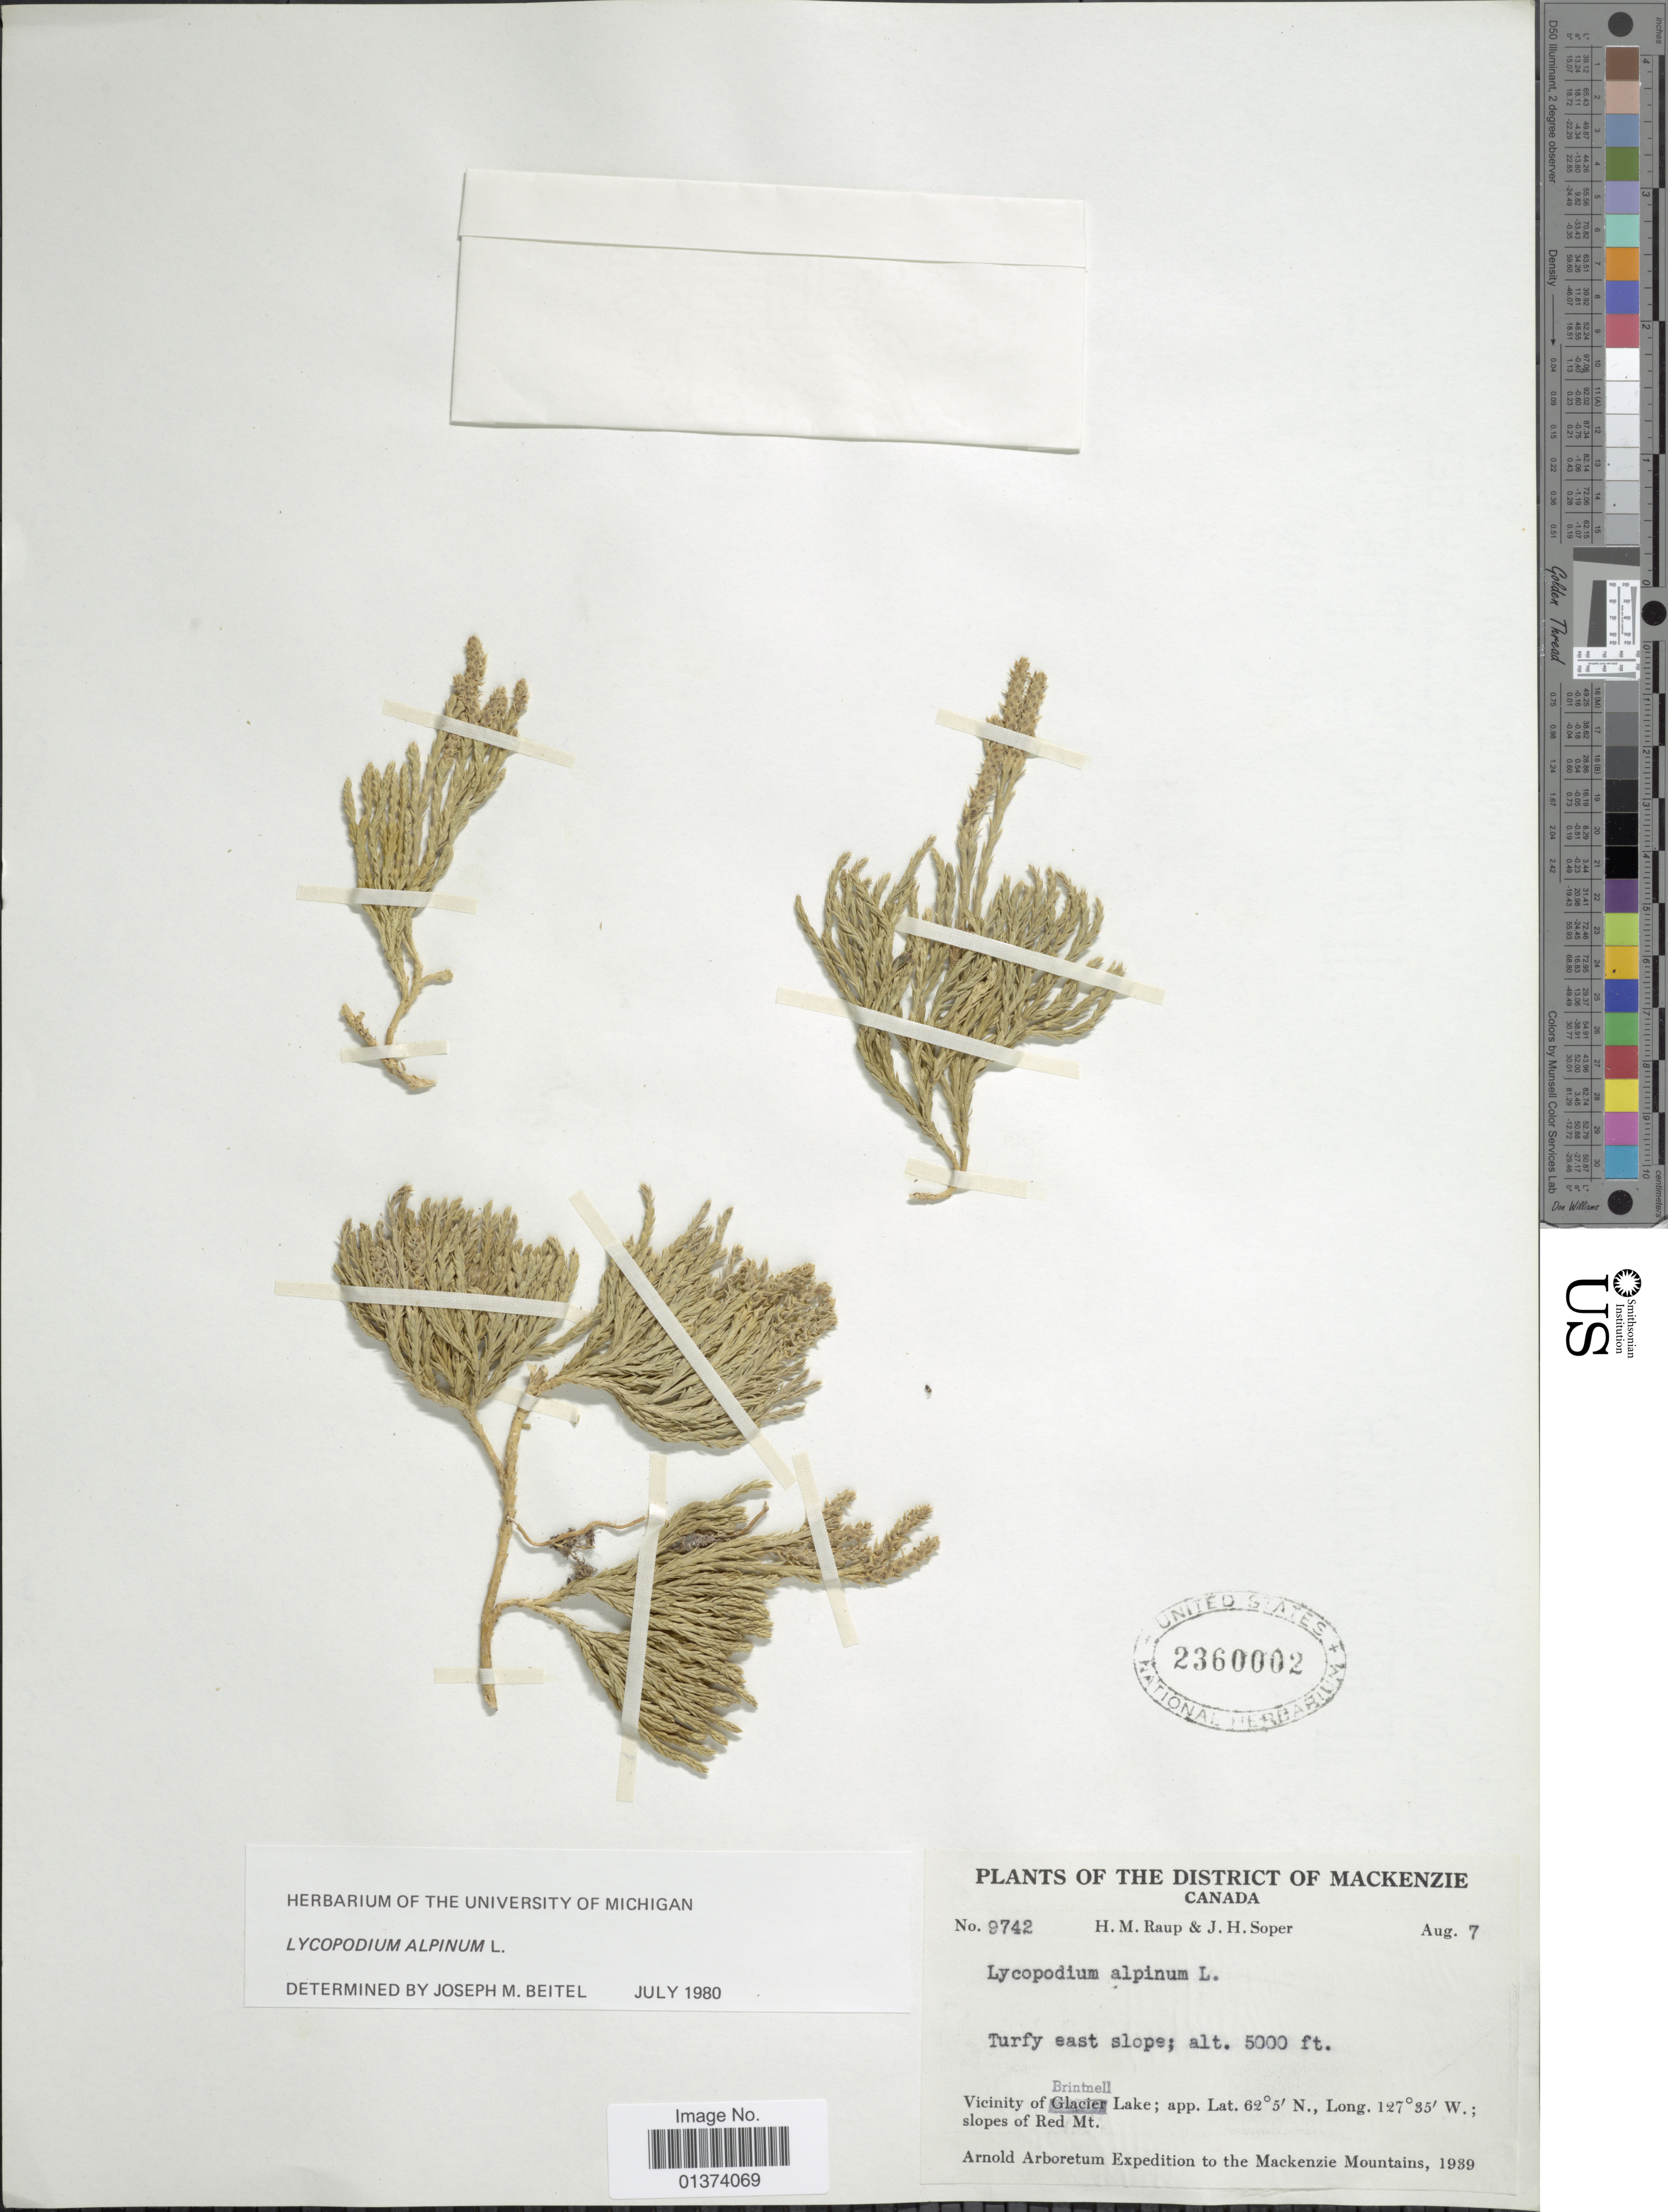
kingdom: Plantae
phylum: Tracheophyta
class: Lycopodiopsida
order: Lycopodiales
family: Lycopodiaceae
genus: Diphasiastrum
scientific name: Diphasiastrum alpinum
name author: (L.) Holub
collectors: H. Raup & J. H. Soper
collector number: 9742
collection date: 1939-08-07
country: Canada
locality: District of Mackenzie, Vicinity of Brintnell Lake; slopes of Red Mt.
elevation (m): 1524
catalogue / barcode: US 2360002